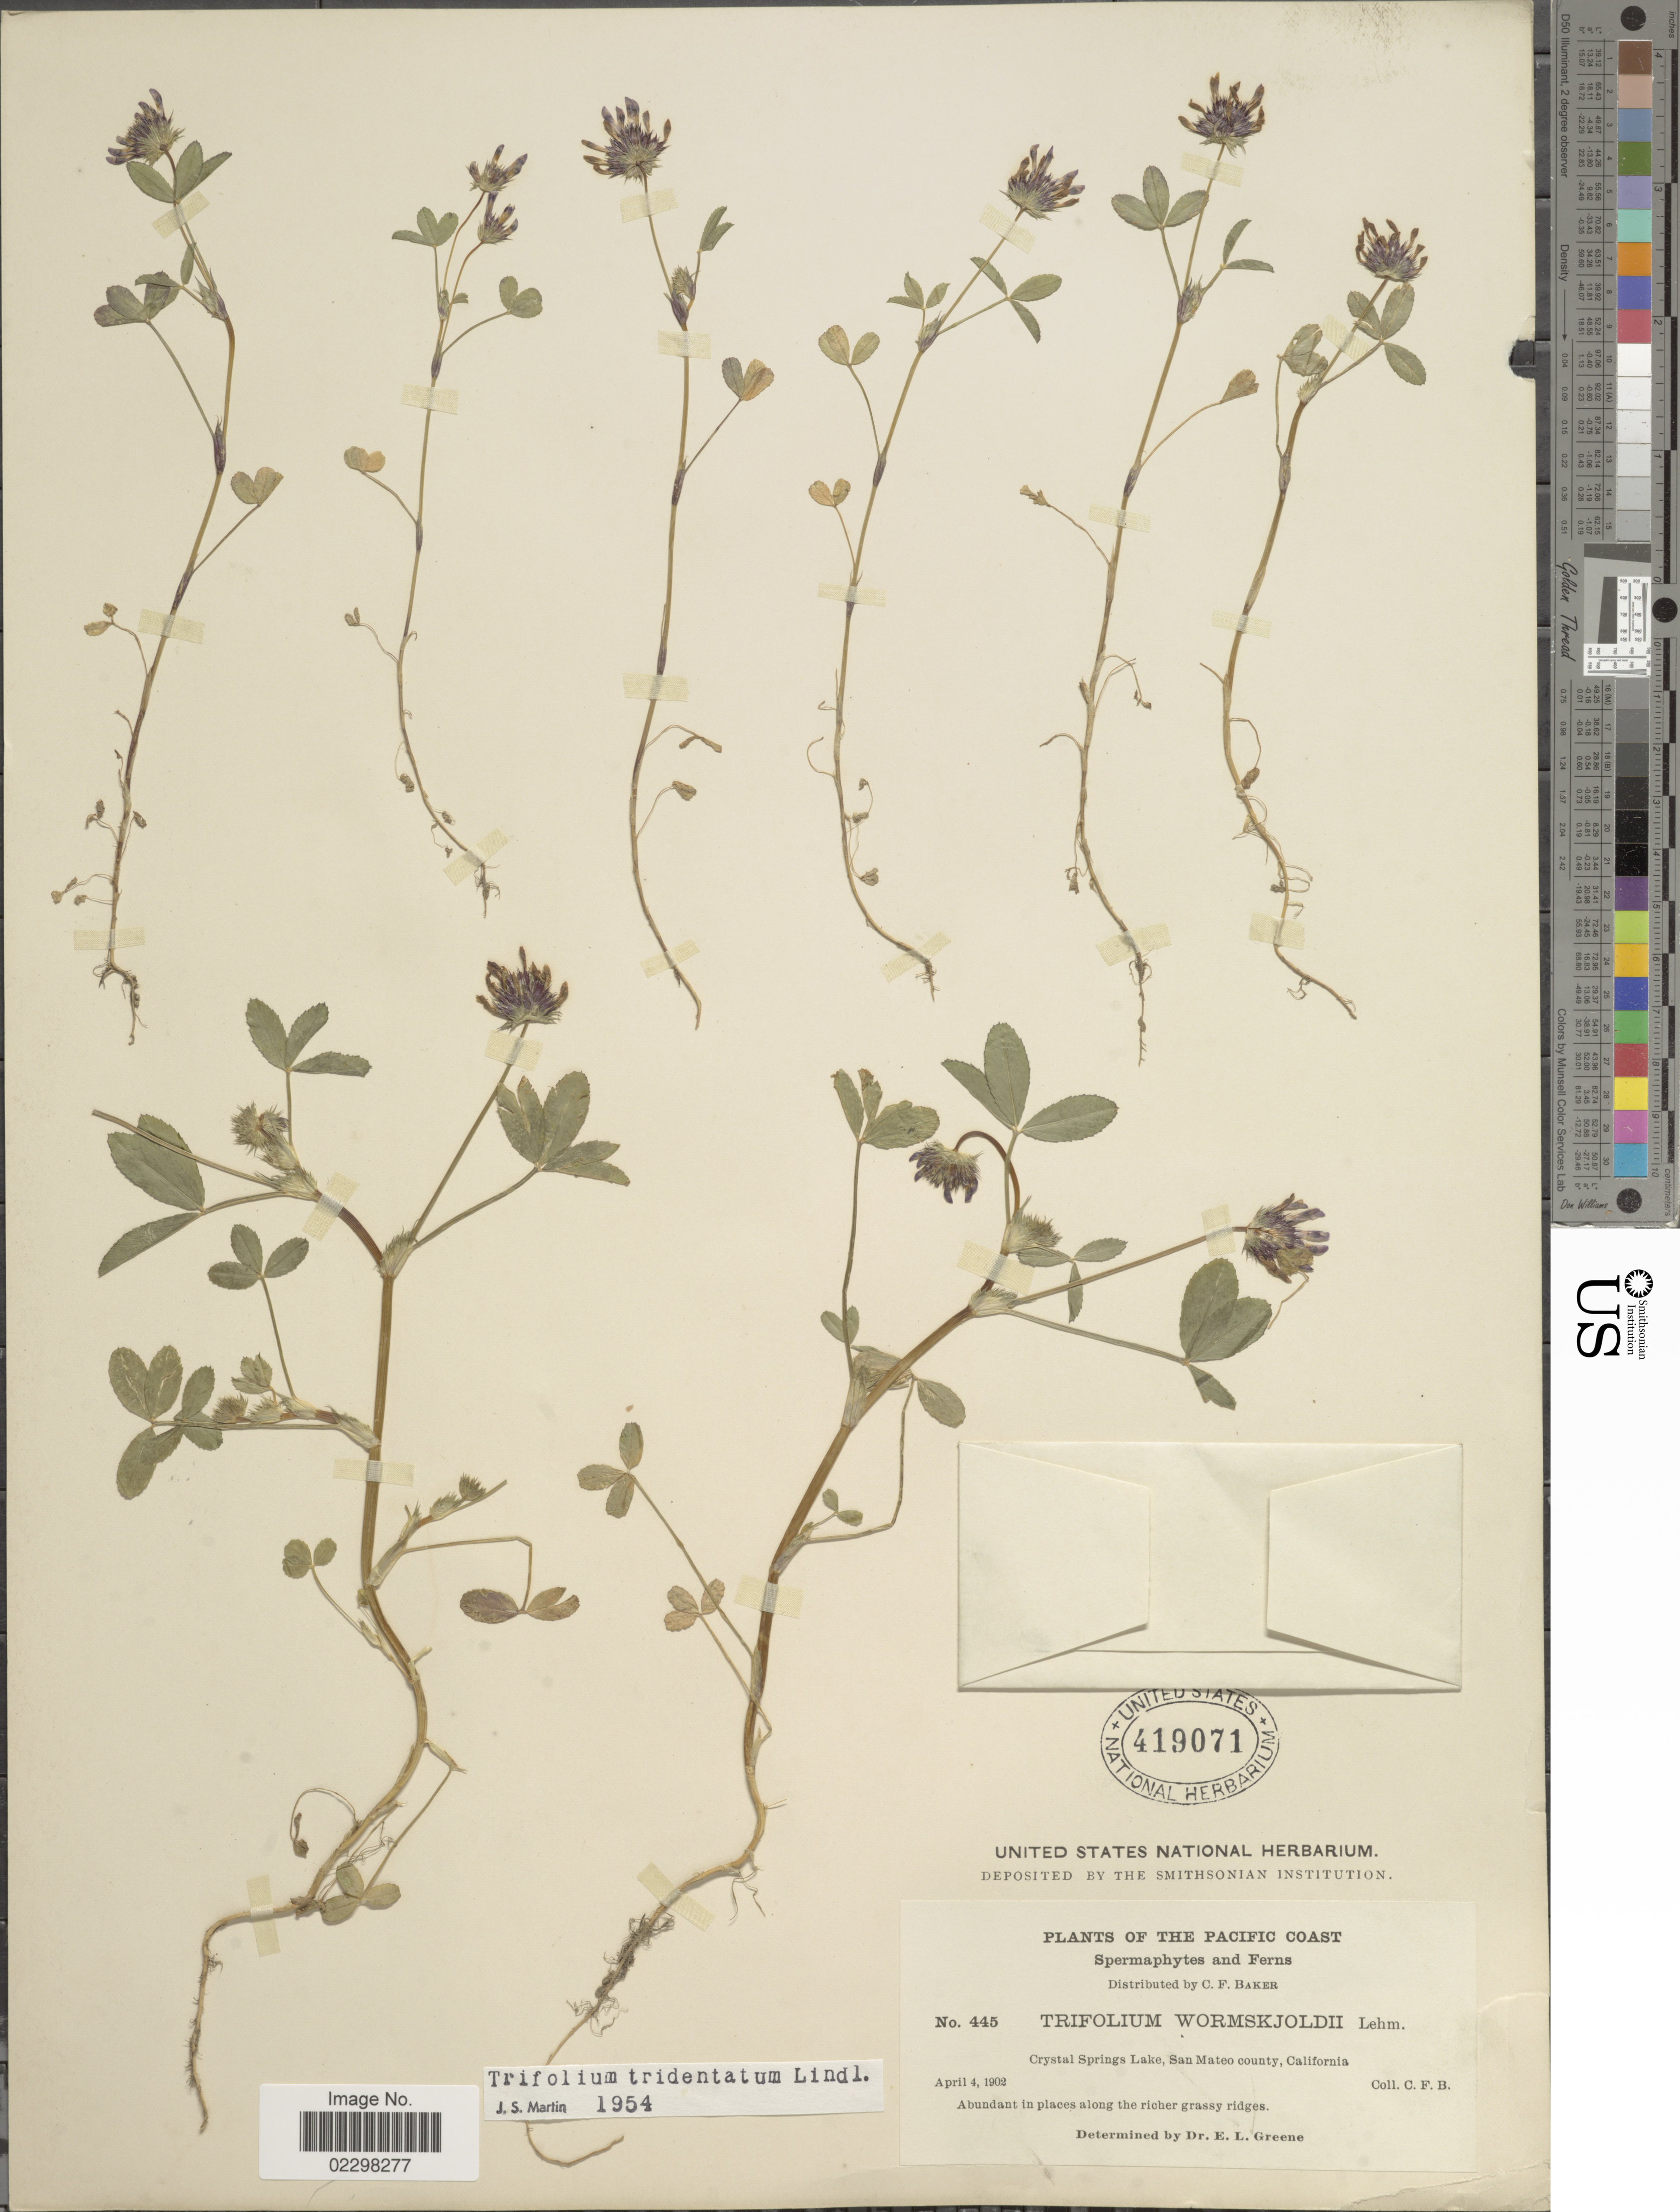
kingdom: Plantae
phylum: Tracheophyta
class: Magnoliopsida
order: Fabales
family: Fabaceae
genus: Trifolium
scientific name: Trifolium tridentatum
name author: Lindl.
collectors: C. F. Baker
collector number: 445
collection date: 1902-04-04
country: United States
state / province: California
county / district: San Mateo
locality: Pacific Coast, Crystal Spring Lake, San Mateo County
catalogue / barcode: US 419071